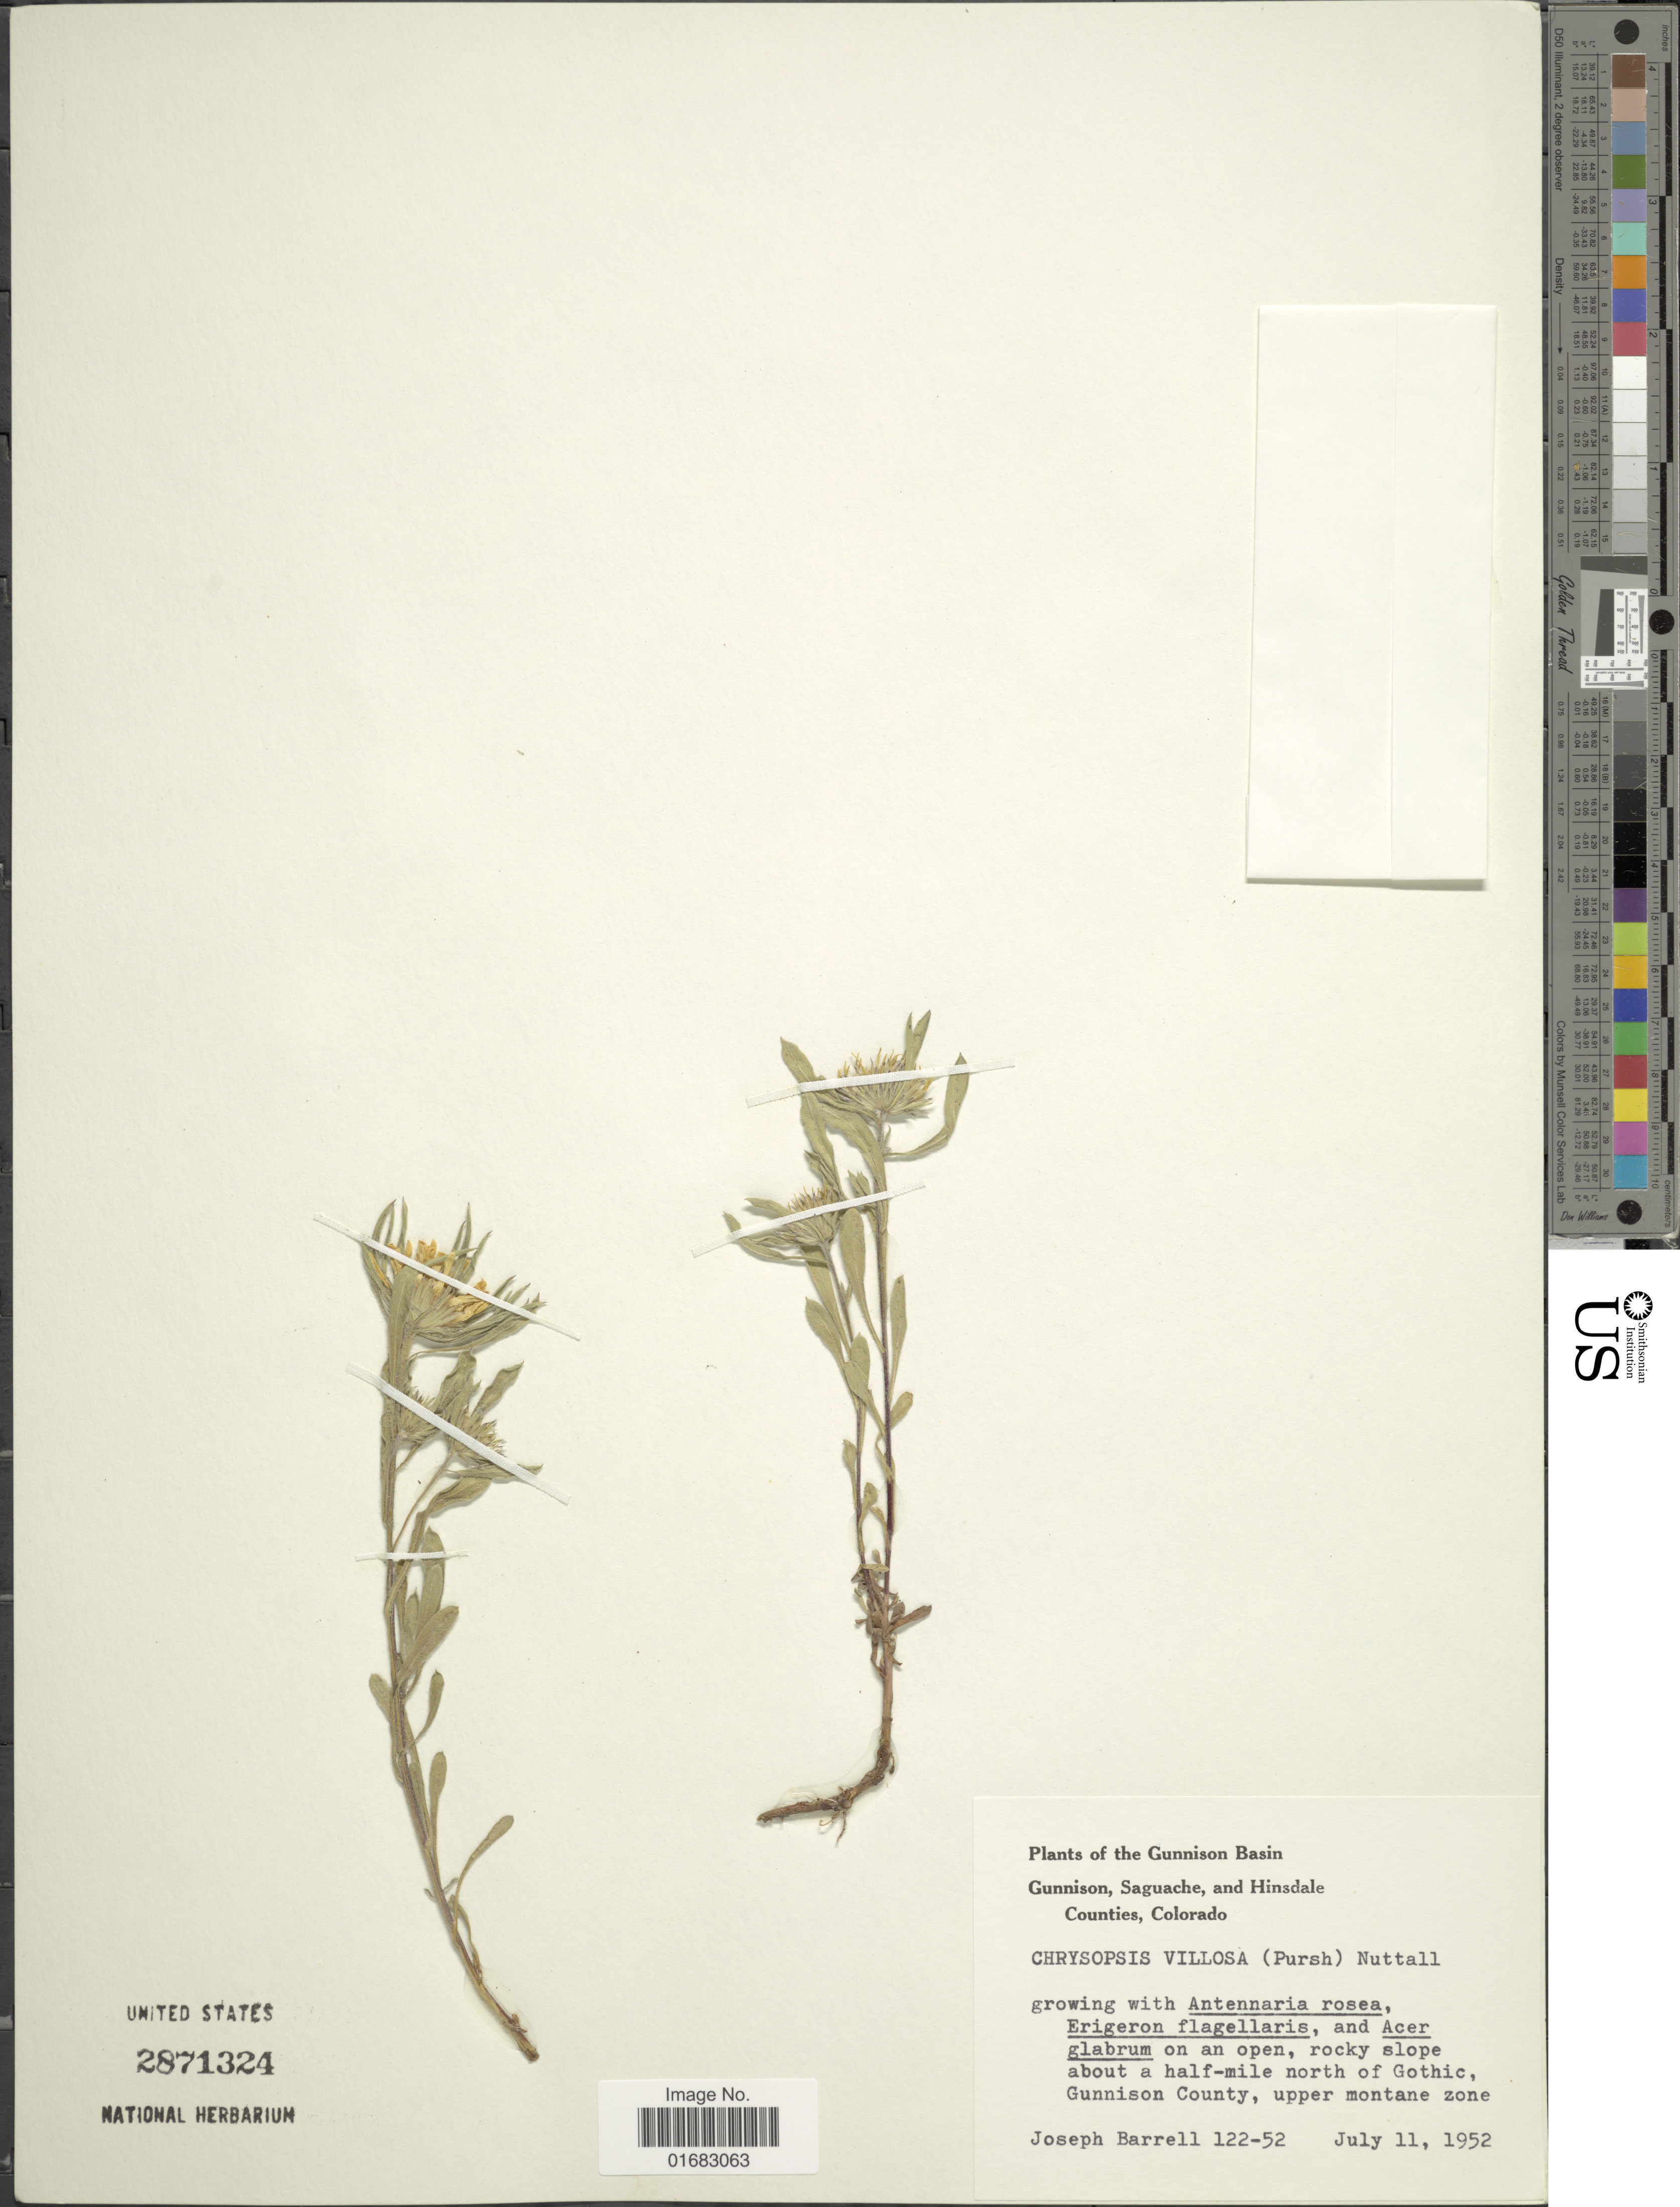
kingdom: Plantae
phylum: Tracheophyta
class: Magnoliopsida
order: Asterales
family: Asteraceae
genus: Heterotheca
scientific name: Heterotheca villosa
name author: (Pursh) Shinners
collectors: J. Barrell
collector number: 122-52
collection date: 1952-07-11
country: United States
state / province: Colorado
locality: Gunnison, Saguache, and Hinsdale Counties, Colorado.on an open, rocky slope about half-mile north of Gothic, Gunnison County, upper montane zone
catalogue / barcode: US 2871324